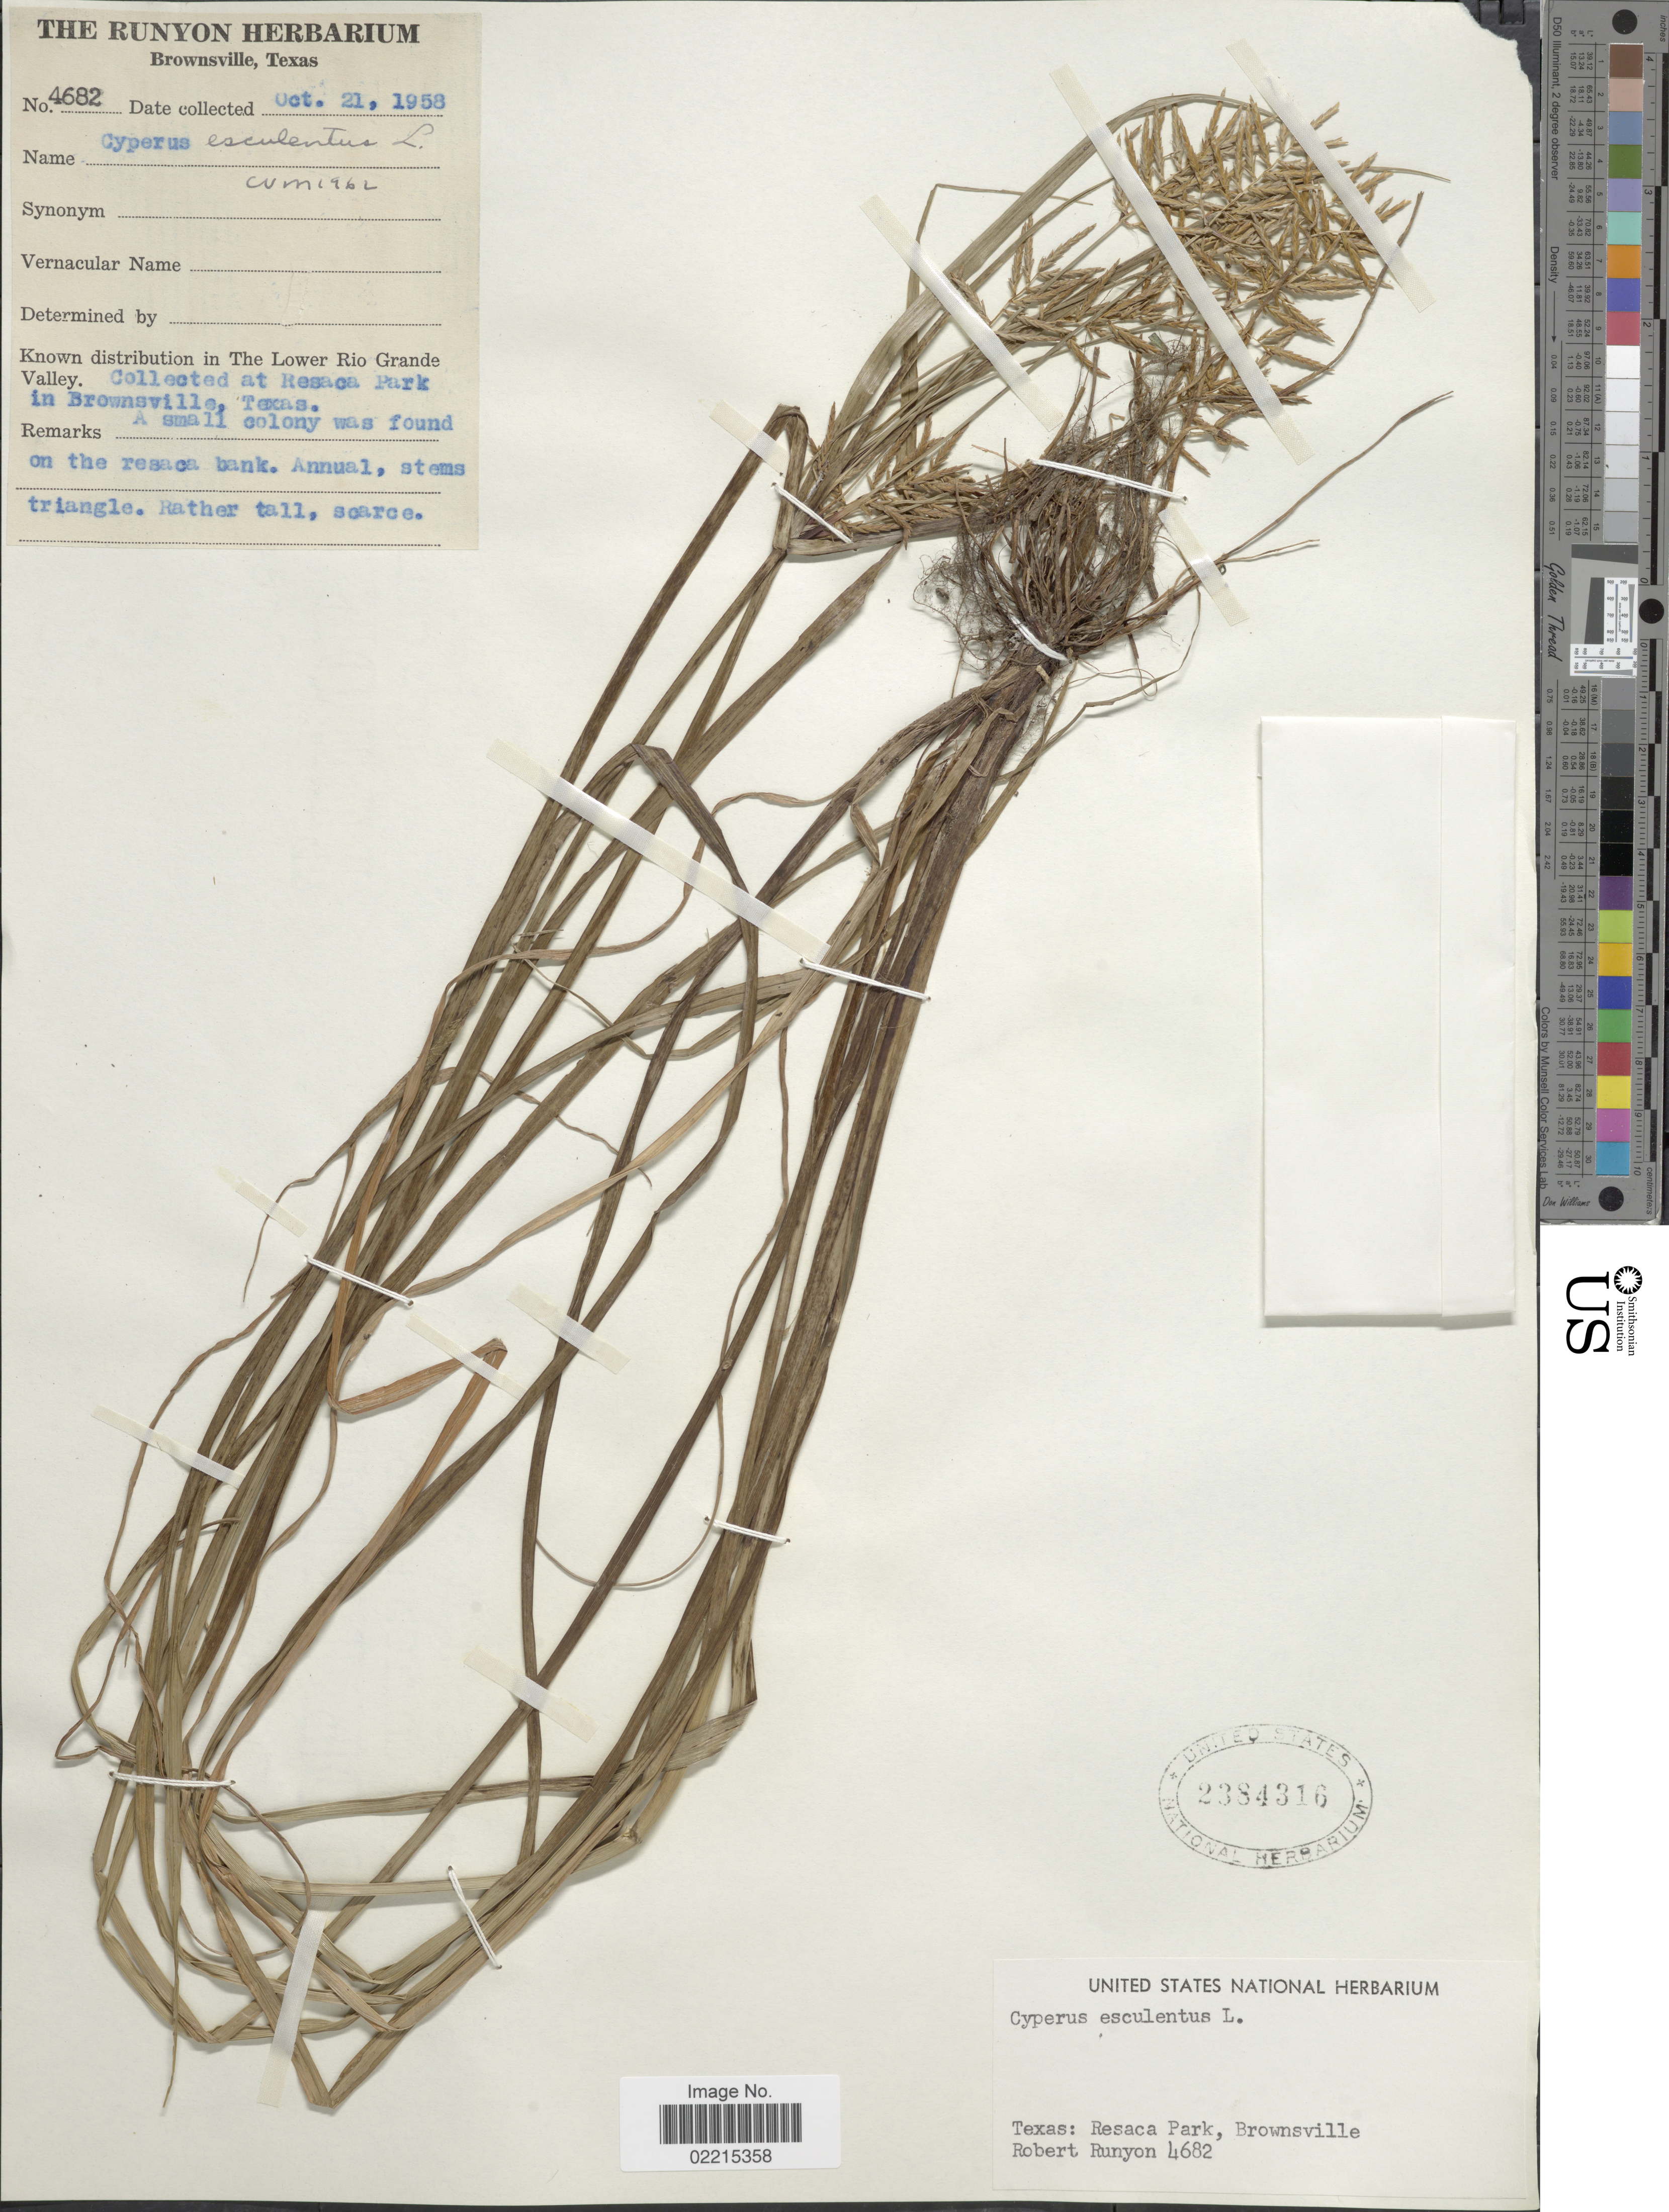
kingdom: Plantae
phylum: Tracheophyta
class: Liliopsida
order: Poales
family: Cyperaceae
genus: Cyperus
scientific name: Cyperus esculentus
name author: L.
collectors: R. Runyon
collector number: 4682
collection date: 1958-10-21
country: United States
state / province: Texas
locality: Resaca Park, Brownsville, In the Lower Rio Grande Valley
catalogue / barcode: US 2384316